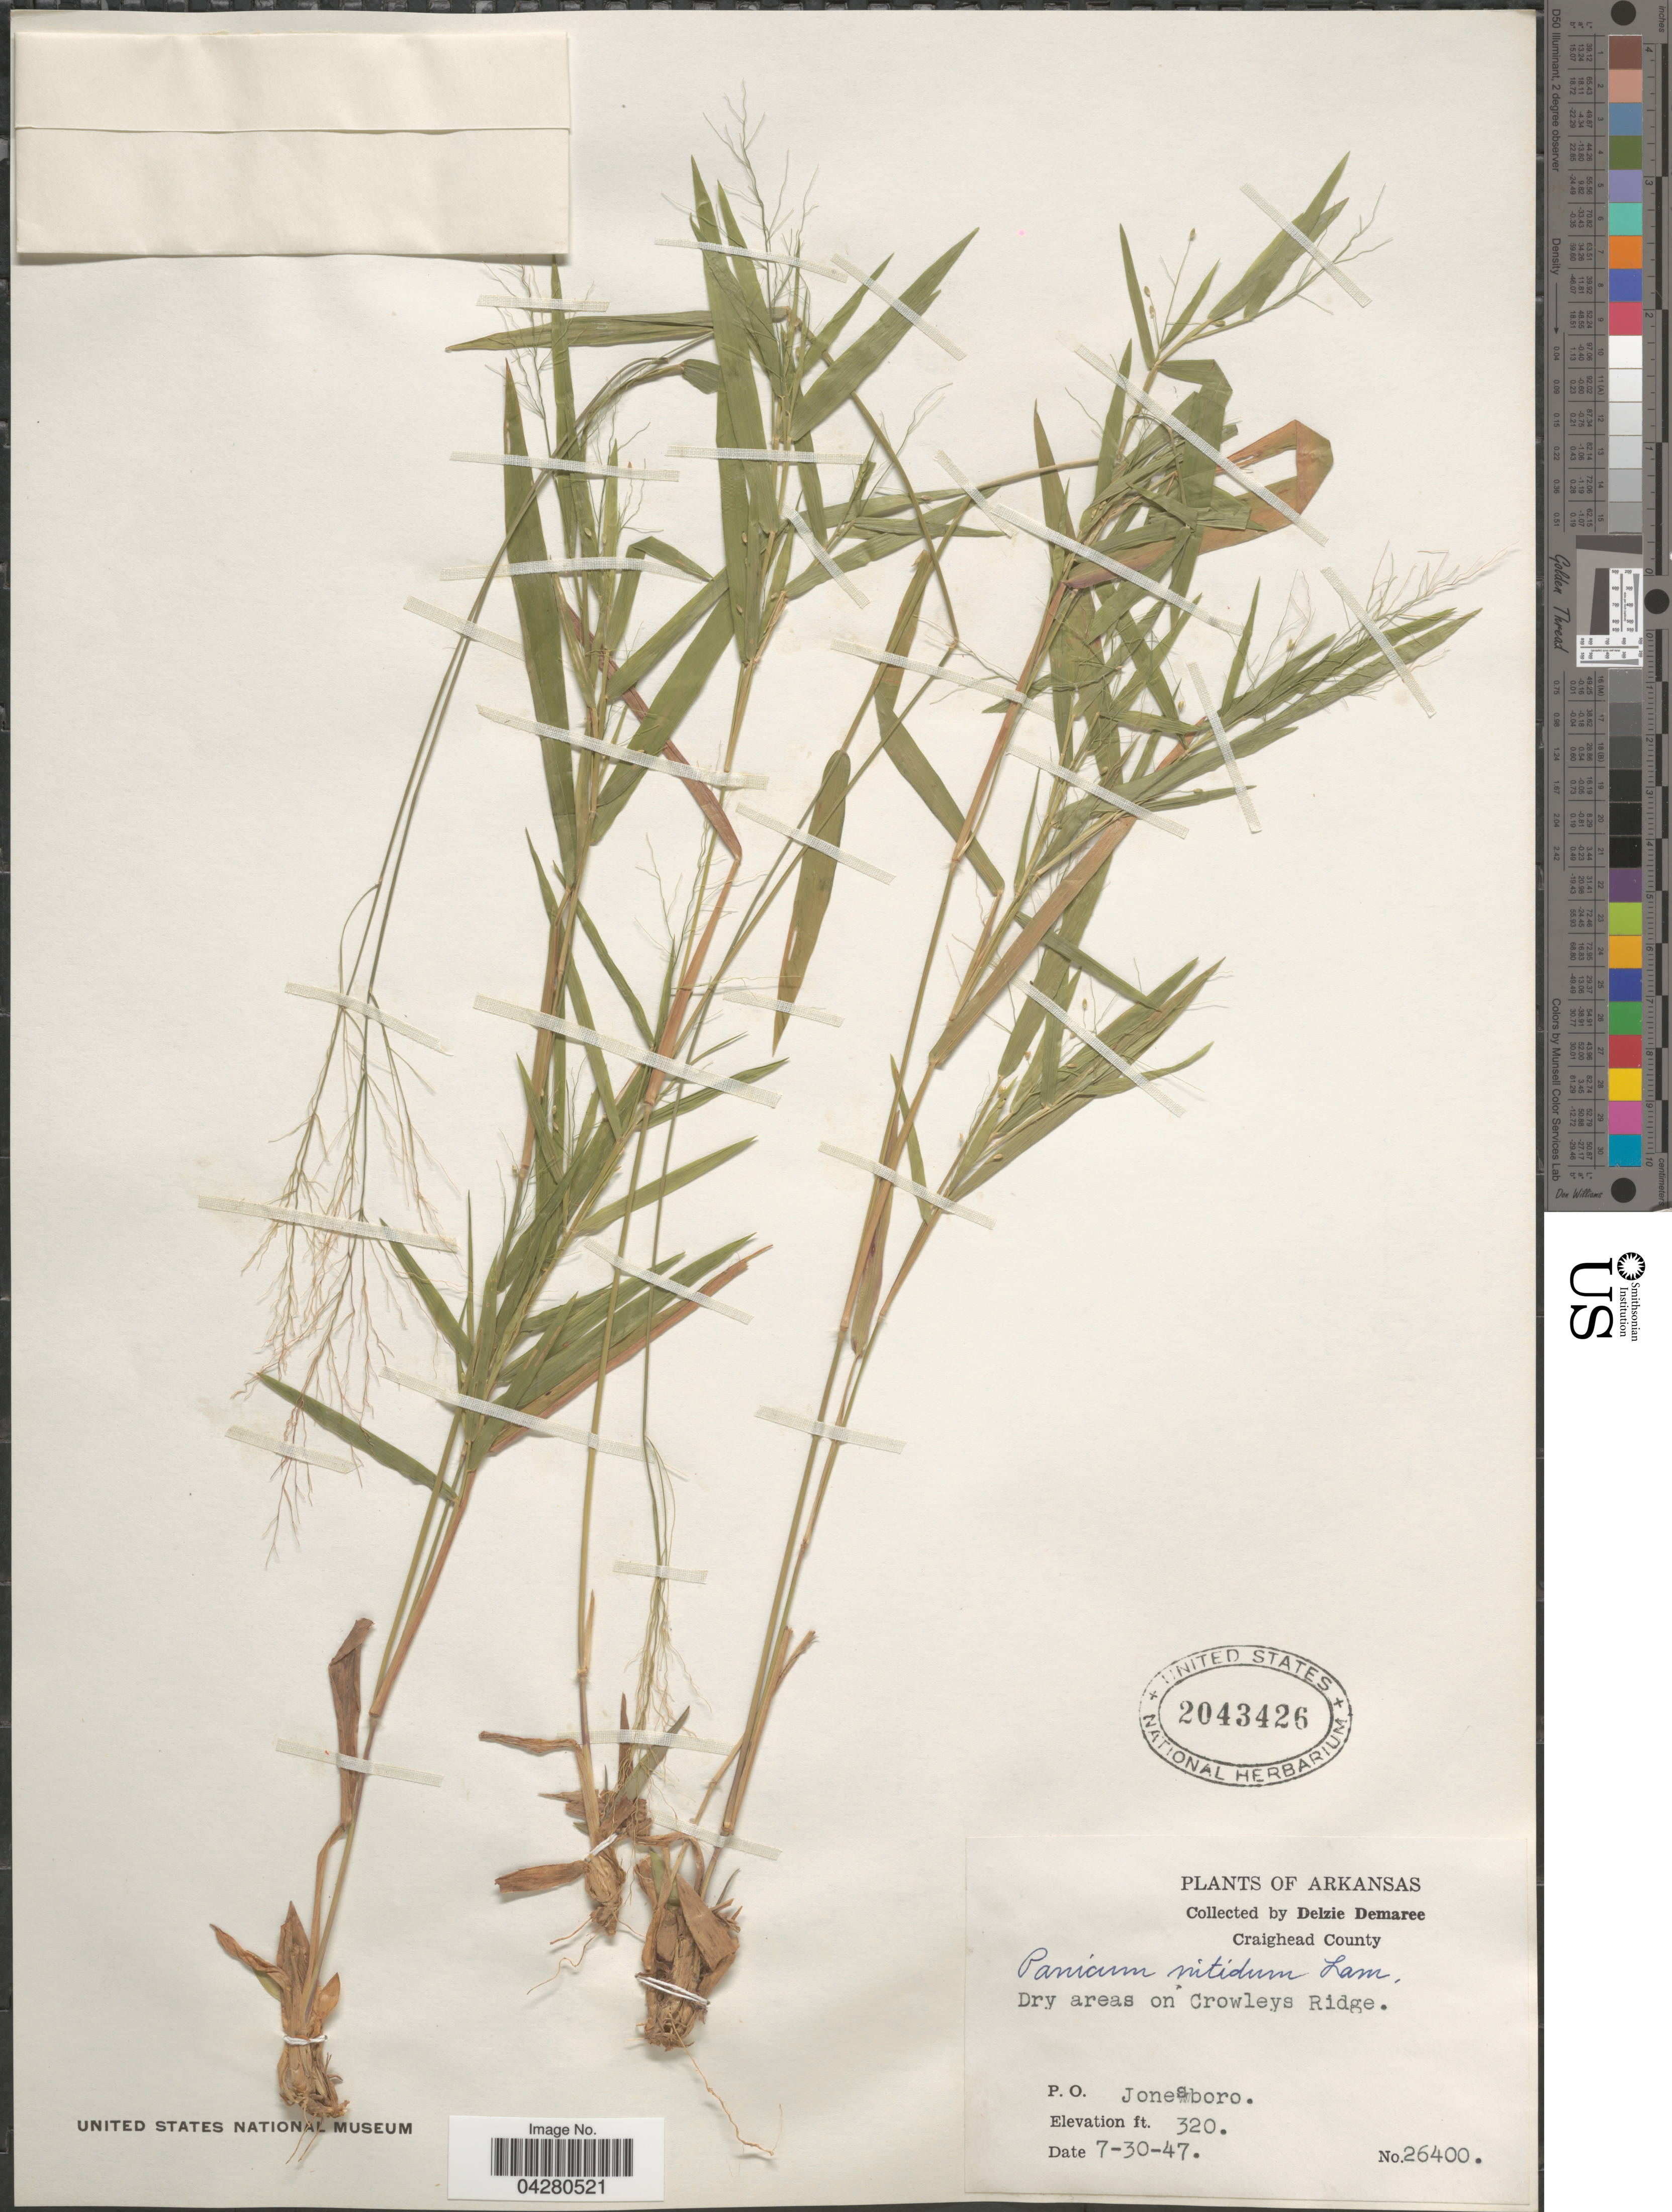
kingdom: Plantae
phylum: Tracheophyta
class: Liliopsida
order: Poales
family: Poaceae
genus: Dichanthelium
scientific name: Dichanthelium dichotomum var. dichotomum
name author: (L.) Gould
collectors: D. Demaree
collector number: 26400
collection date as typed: Transcribed d/m/y: 30/7/47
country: United States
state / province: Arkansas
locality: Craighead County. Dry areas on Crowleys Ridge. P.O. Jonesboro.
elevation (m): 98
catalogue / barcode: US 2043426